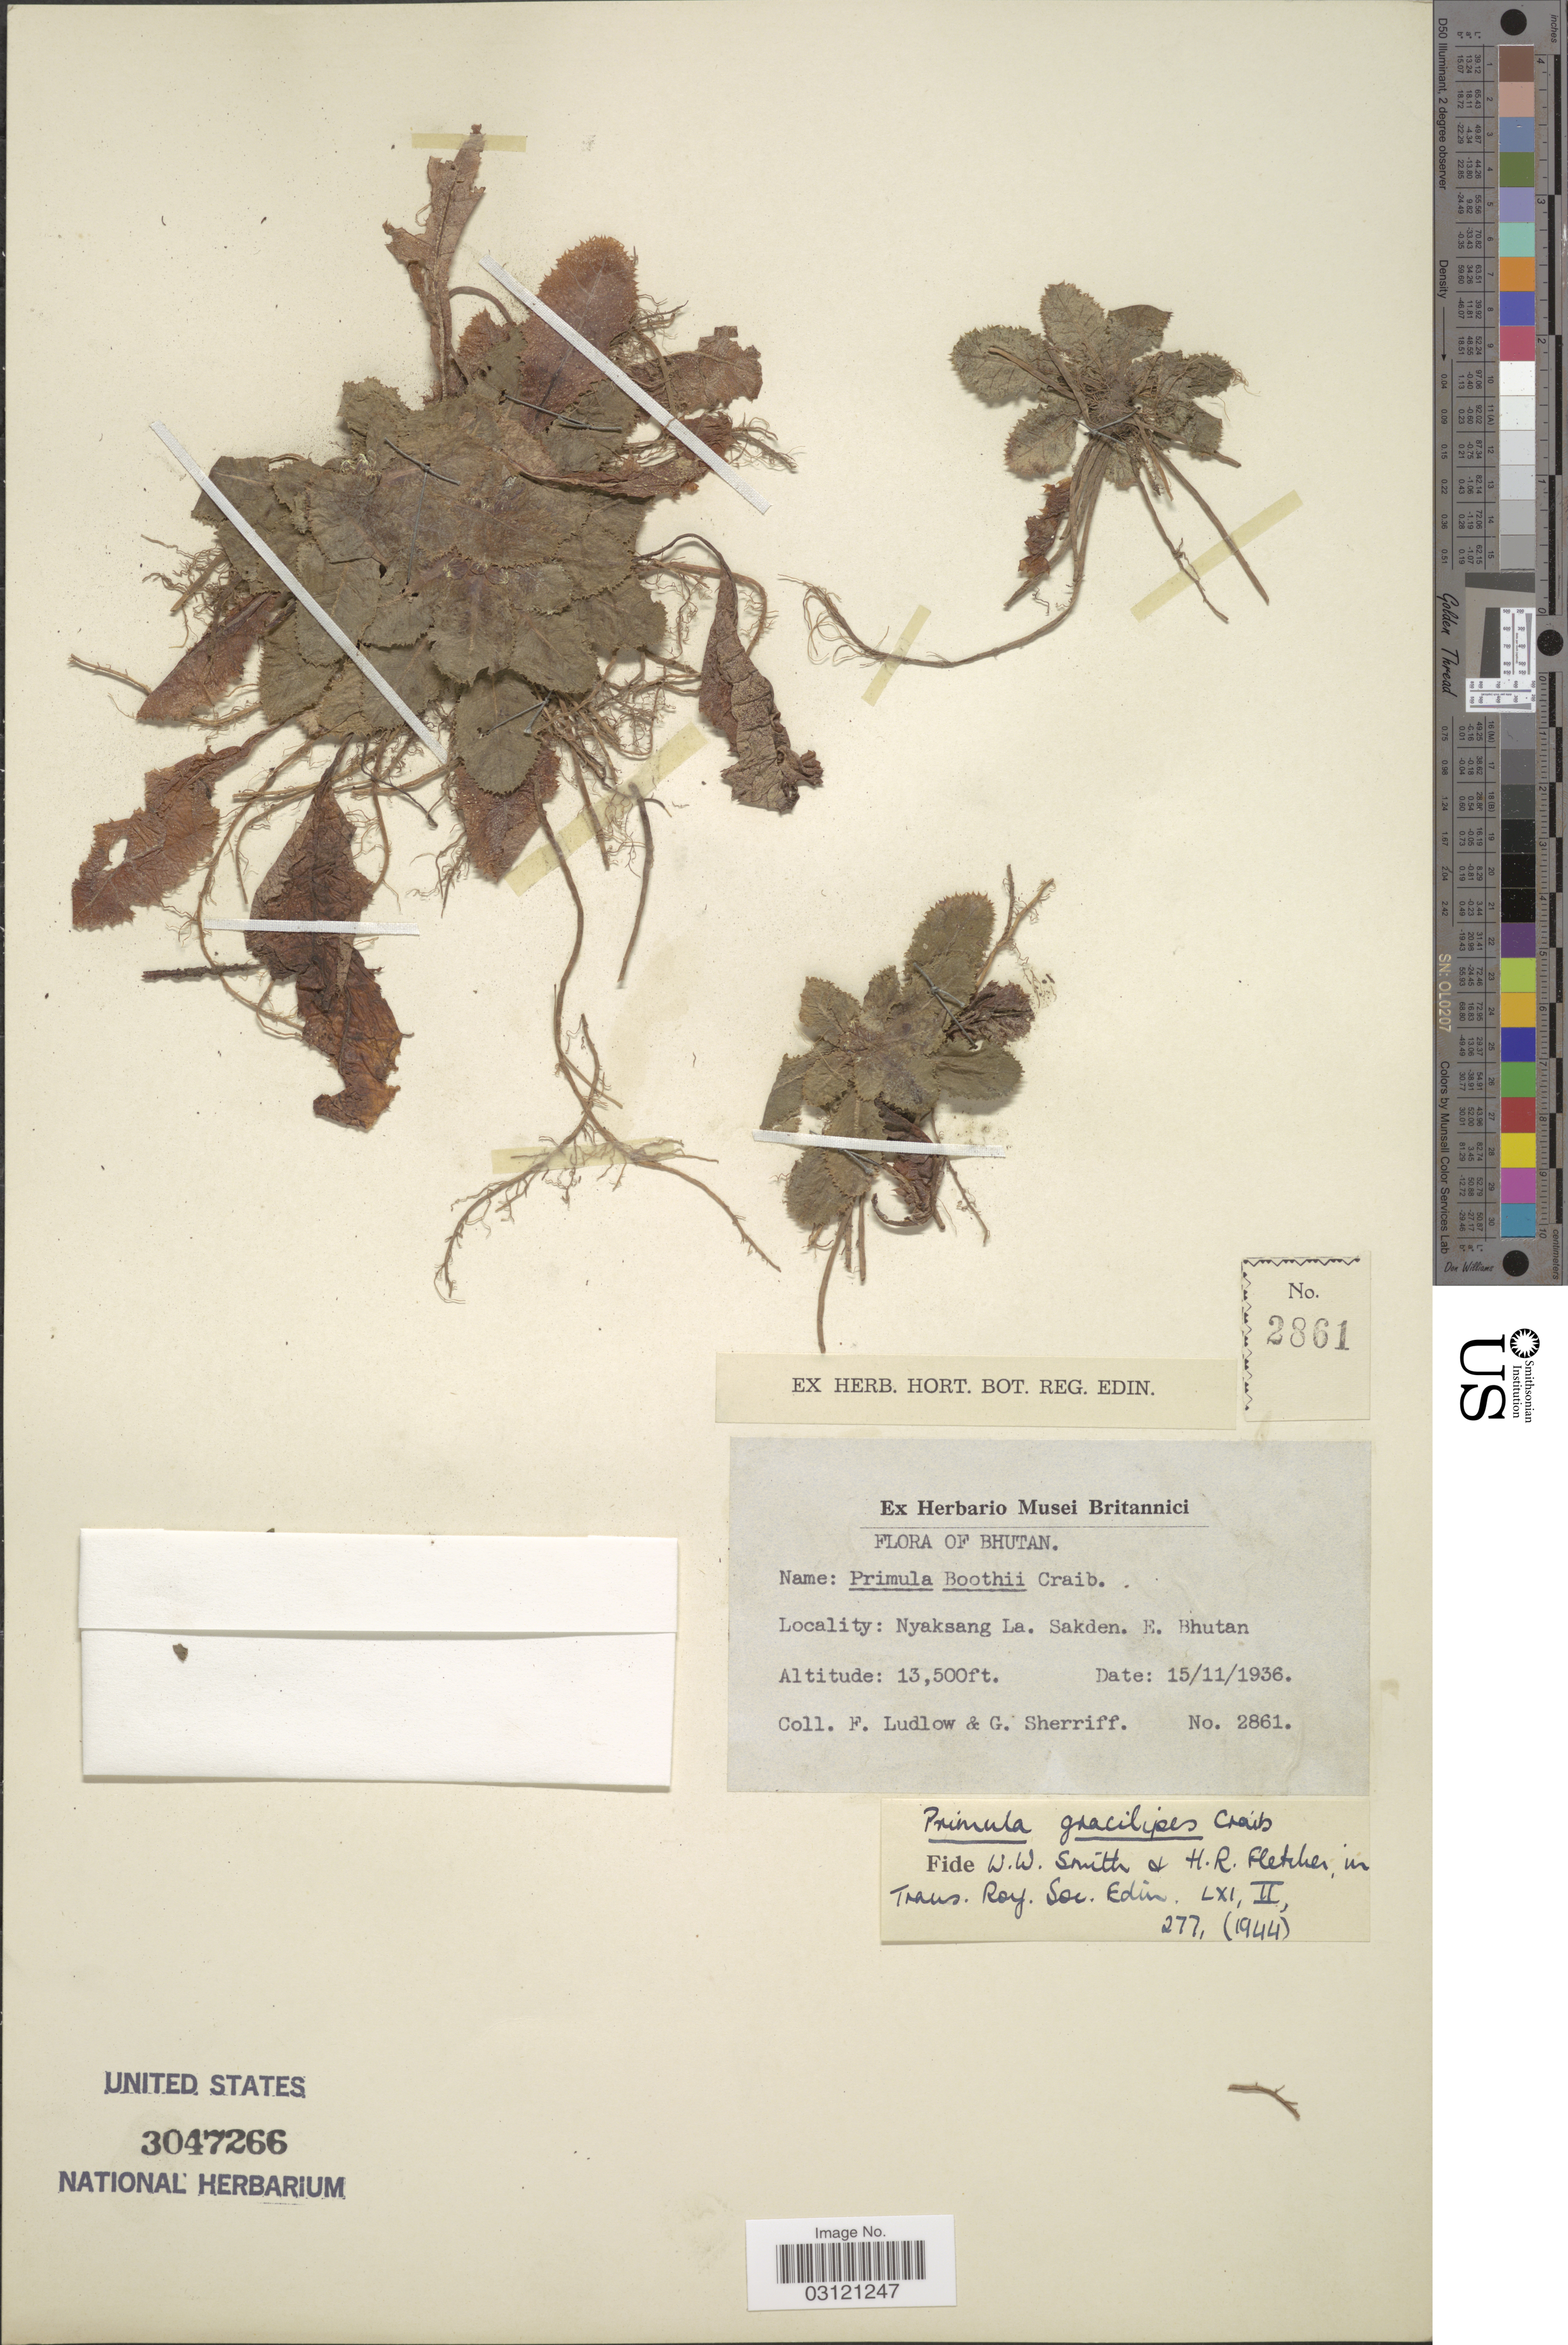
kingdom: Plantae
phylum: Tracheophyta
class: Magnoliopsida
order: Ericales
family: Primulaceae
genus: Primula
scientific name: Primula gracilipes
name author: Craib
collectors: F. Ludlow & G. Sherriff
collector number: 2861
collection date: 1936-11-15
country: Bhutan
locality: Nyaksang La, Sakden, E. Bhutan.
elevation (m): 4115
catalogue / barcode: US 3047266